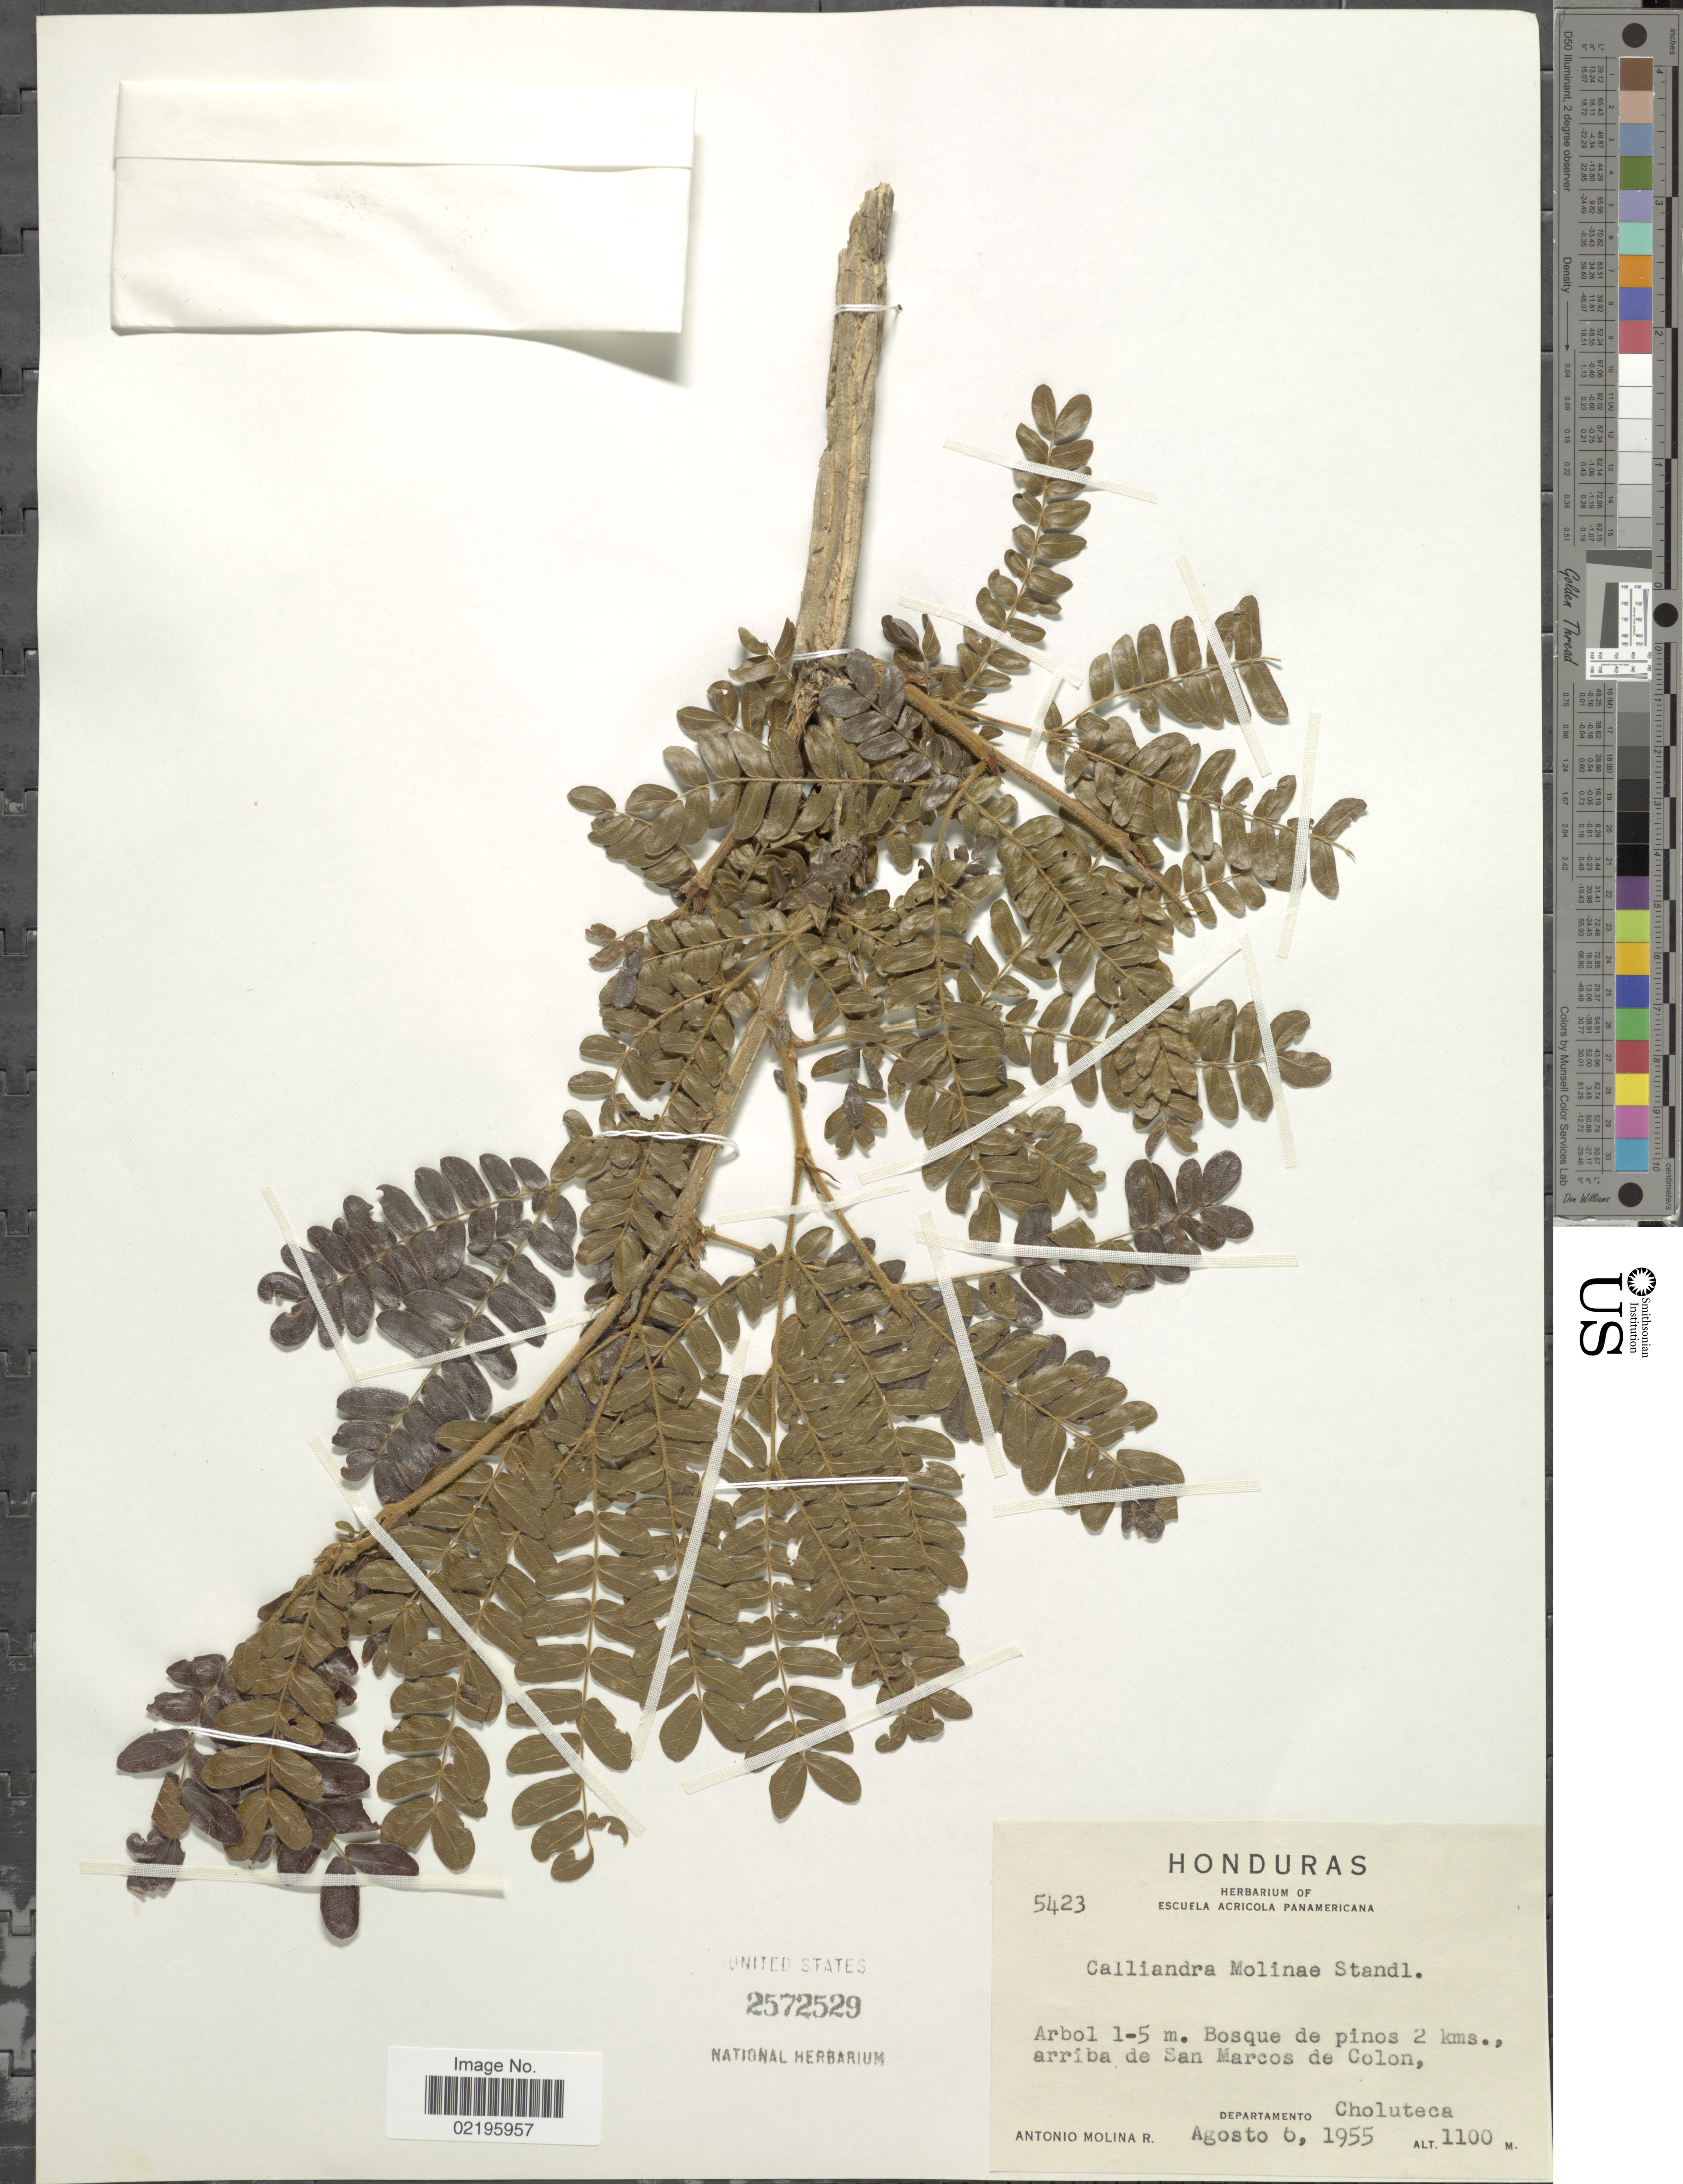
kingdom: Plantae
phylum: Tracheophyta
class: Magnoliopsida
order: Fabales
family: Fabaceae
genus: Calliandra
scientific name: Calliandra molinae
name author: Standl. & Steyerm.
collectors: A. Molina R.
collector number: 5423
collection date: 1955-08-06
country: Honduras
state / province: Choluteca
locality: Bosque de pinos 2 kms., arriba de San Marcos de Colon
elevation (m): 1100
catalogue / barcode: US 2572529